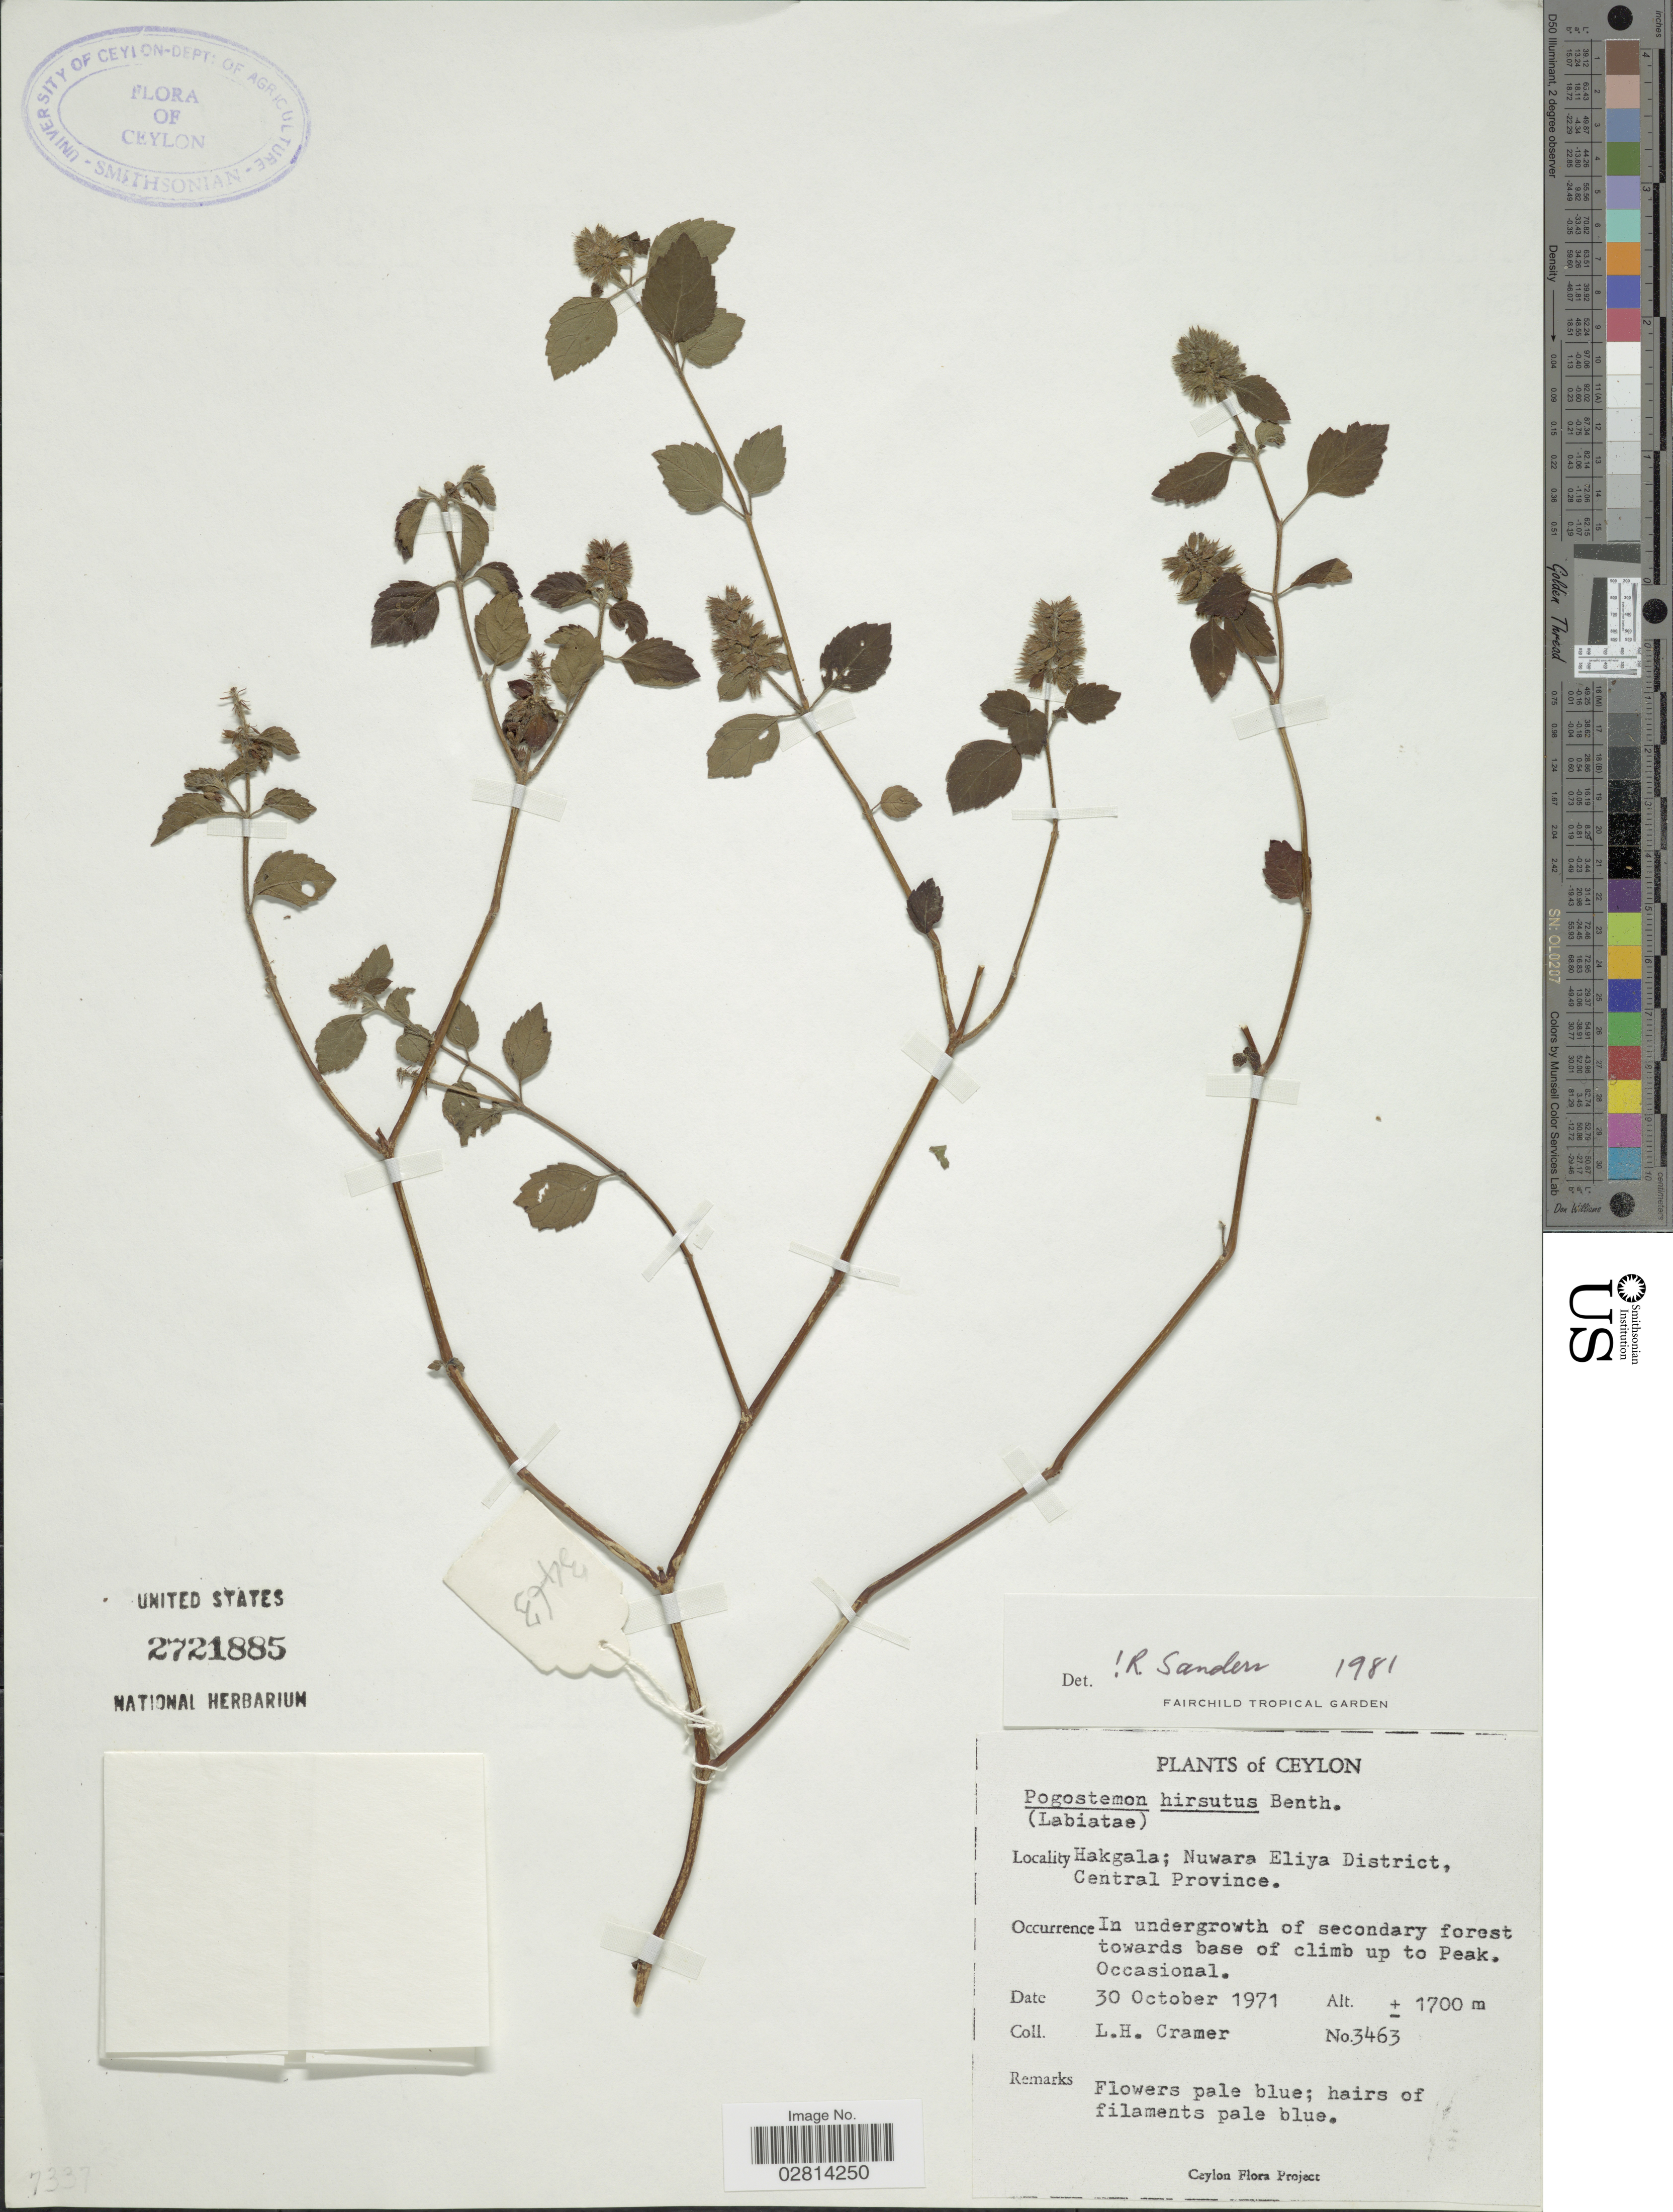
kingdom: Plantae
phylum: Tracheophyta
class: Magnoliopsida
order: Lamiales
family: Lamiaceae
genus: Pogostemon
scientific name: Pogostemon hirsutus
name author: Benth.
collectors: L. H. Cramer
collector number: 3463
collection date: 1971-10-30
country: Sri Lanka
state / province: Central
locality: Ceylon. Hakgala; Nuwara Eliya District.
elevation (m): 1700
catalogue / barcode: US 2721885